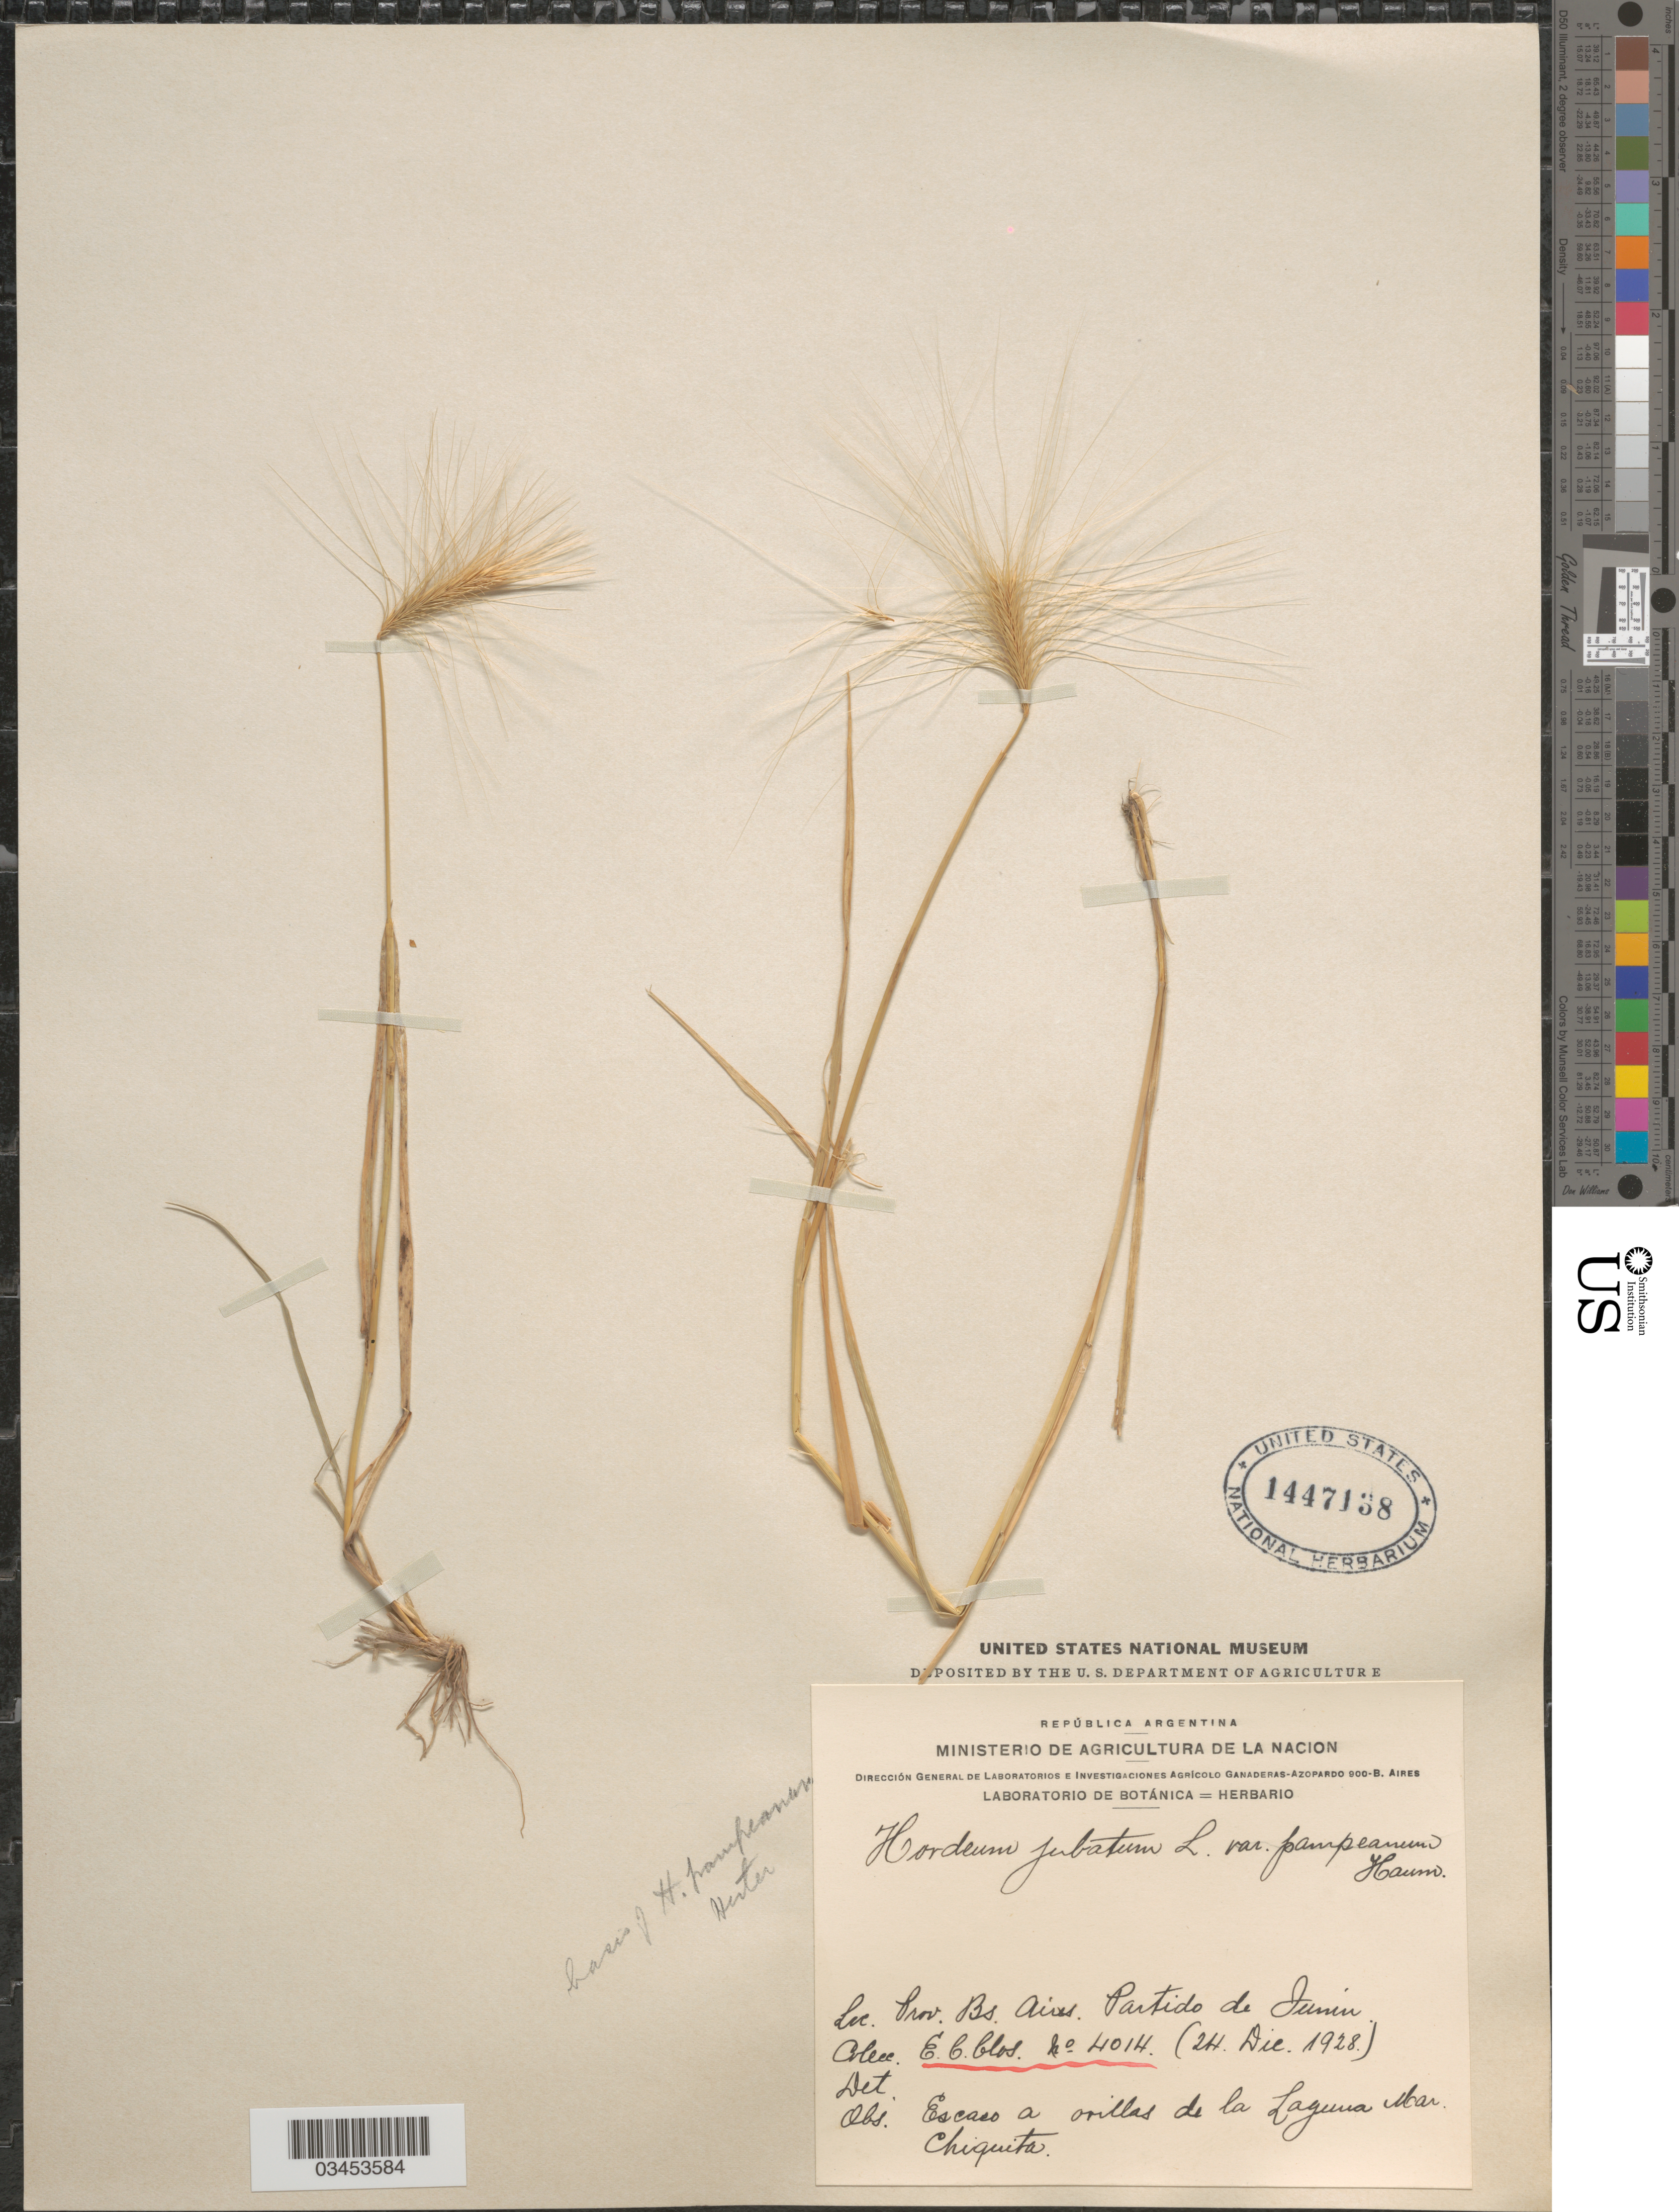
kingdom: Plantae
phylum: Tracheophyta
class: Liliopsida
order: Poales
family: Poaceae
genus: Hordeum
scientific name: Hordeum jubatum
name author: L.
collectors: E. Clos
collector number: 4014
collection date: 1928-12-24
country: Argentina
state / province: Buenos Aires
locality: Partido de Junin. Escaso a orillas de la Laguna Mar Chiquita.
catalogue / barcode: US 1447138